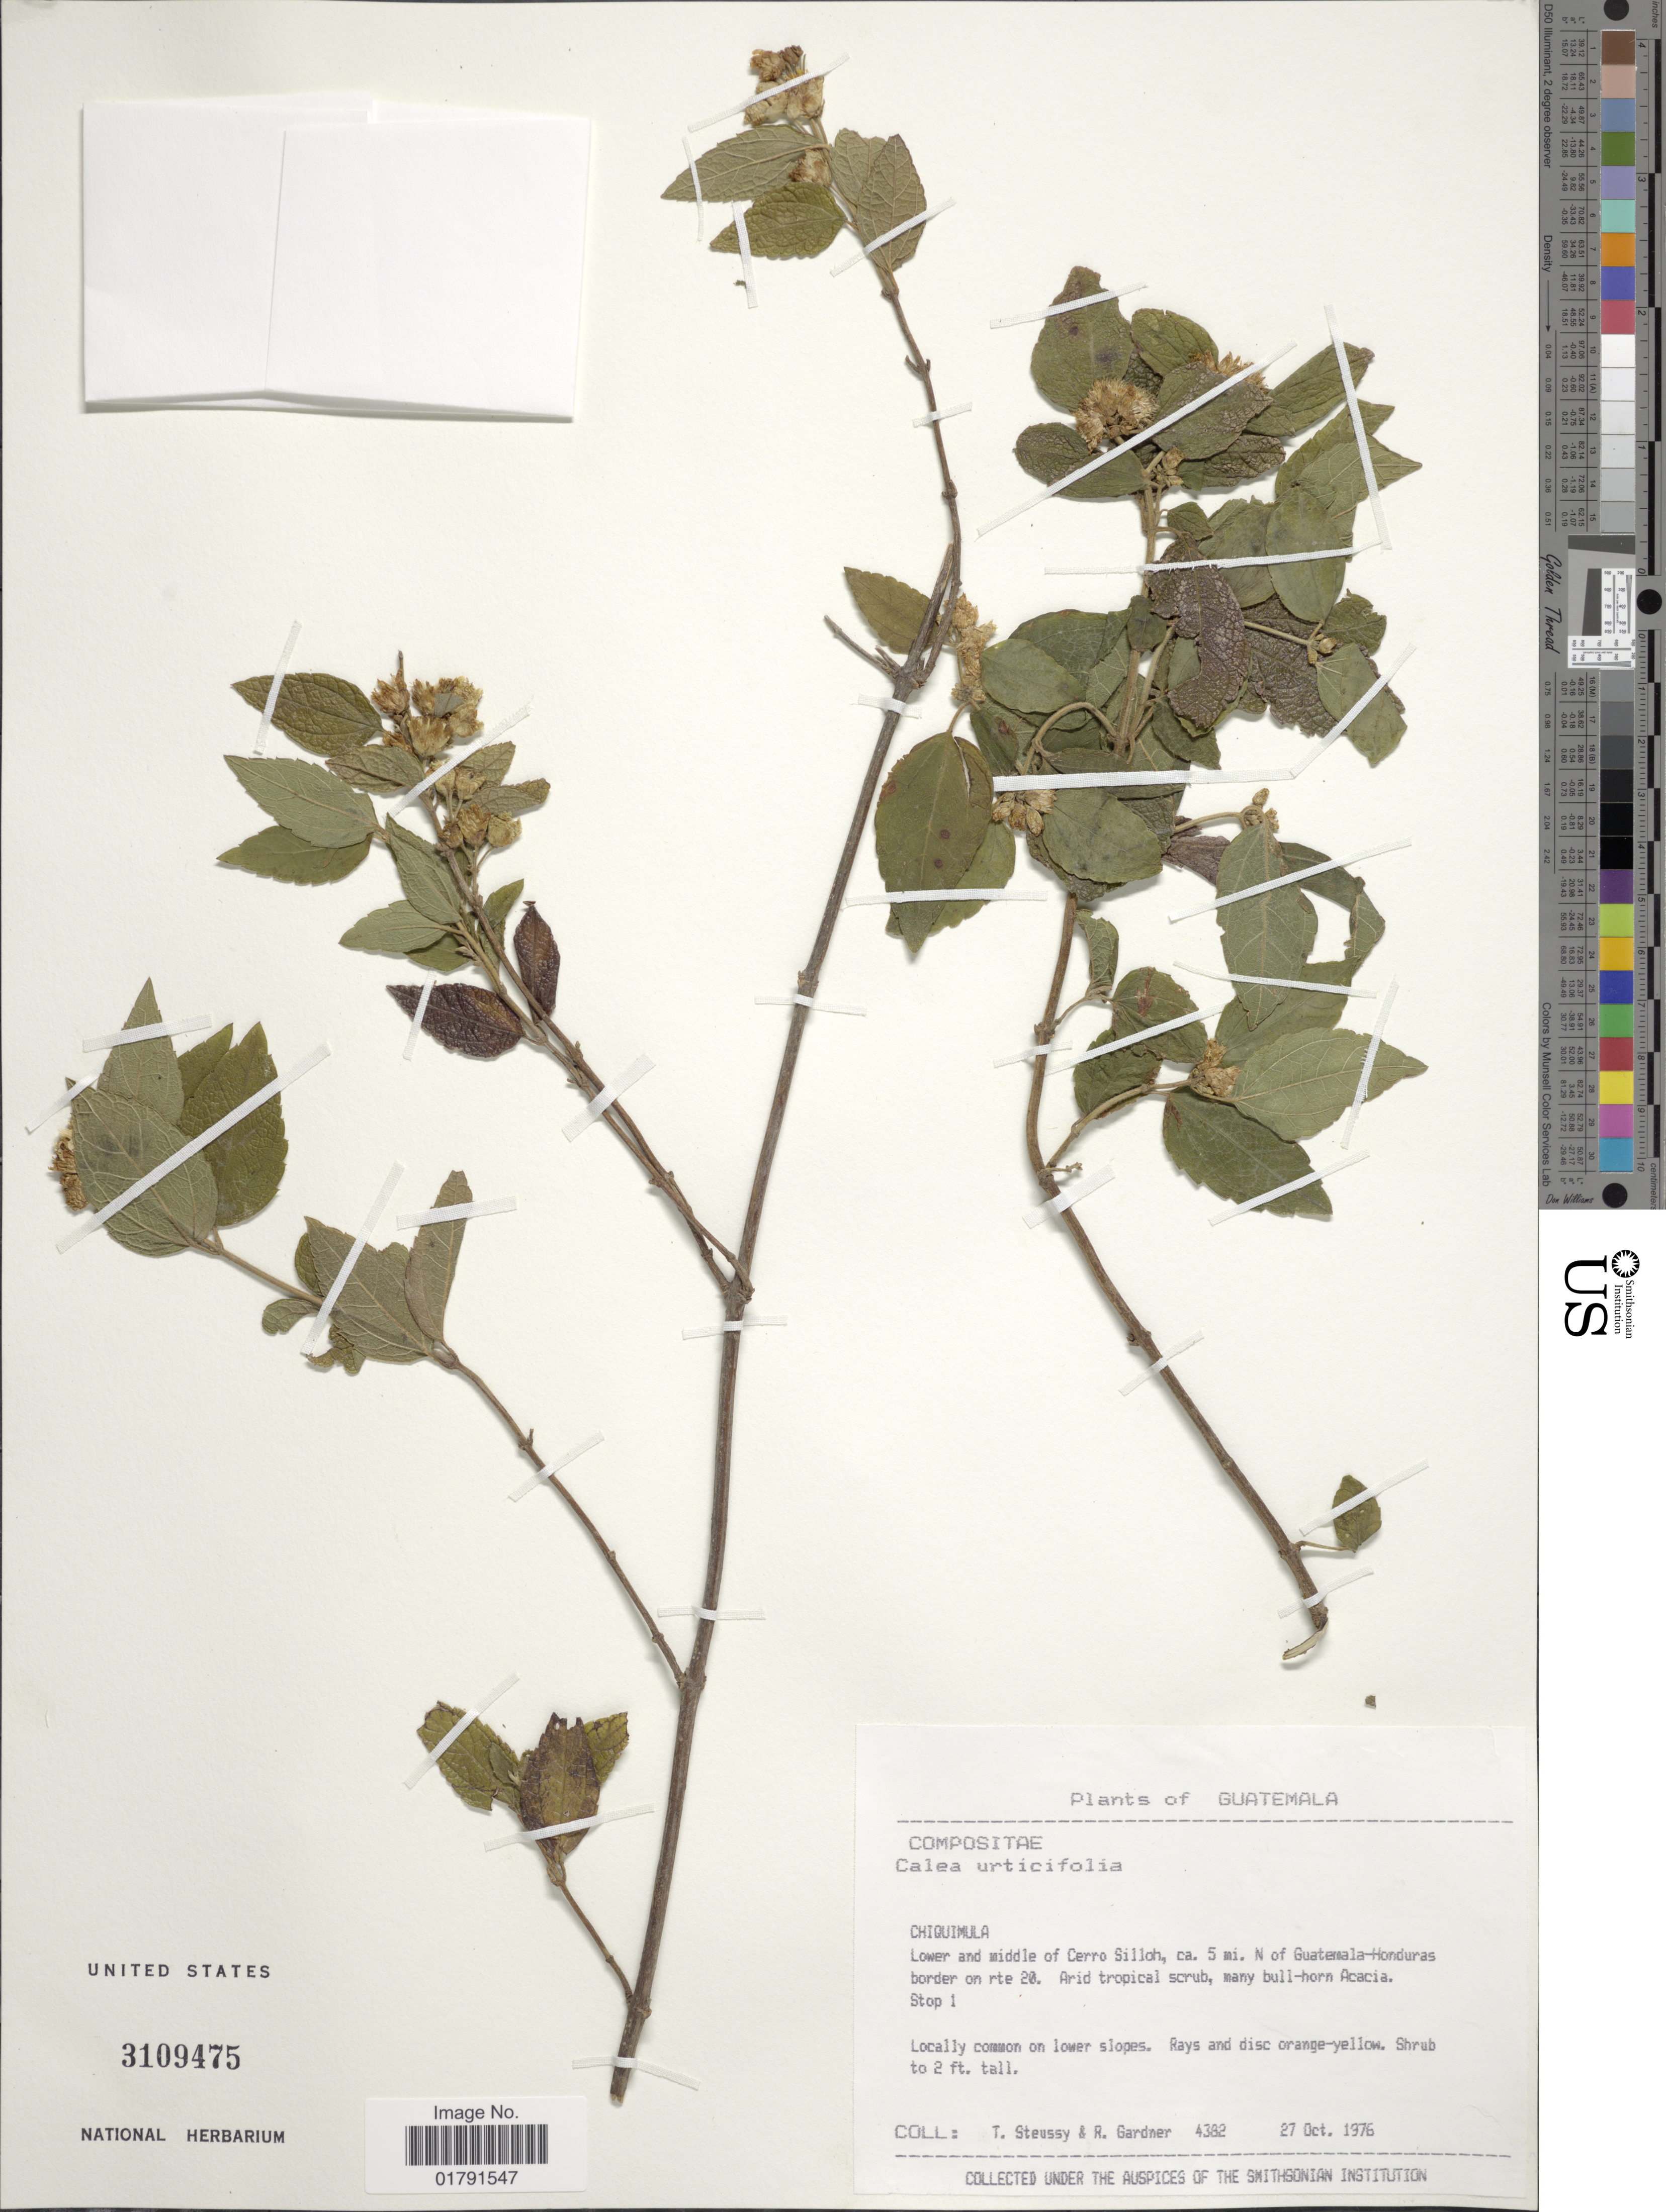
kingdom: Plantae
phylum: Tracheophyta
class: Magnoliopsida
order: Asterales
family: Asteraceae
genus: Calea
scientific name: Calea urticifolia var. urticifolia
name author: (Mill.) DC.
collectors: T. Steussy & R. C. Gardner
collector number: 4382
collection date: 1976-10-27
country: Guatemala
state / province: Chiquimula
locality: Lower and middle of Cerro Sillch, ca 5 mi N of Guatemala-Honduras border on rte 20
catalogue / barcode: US 3109475